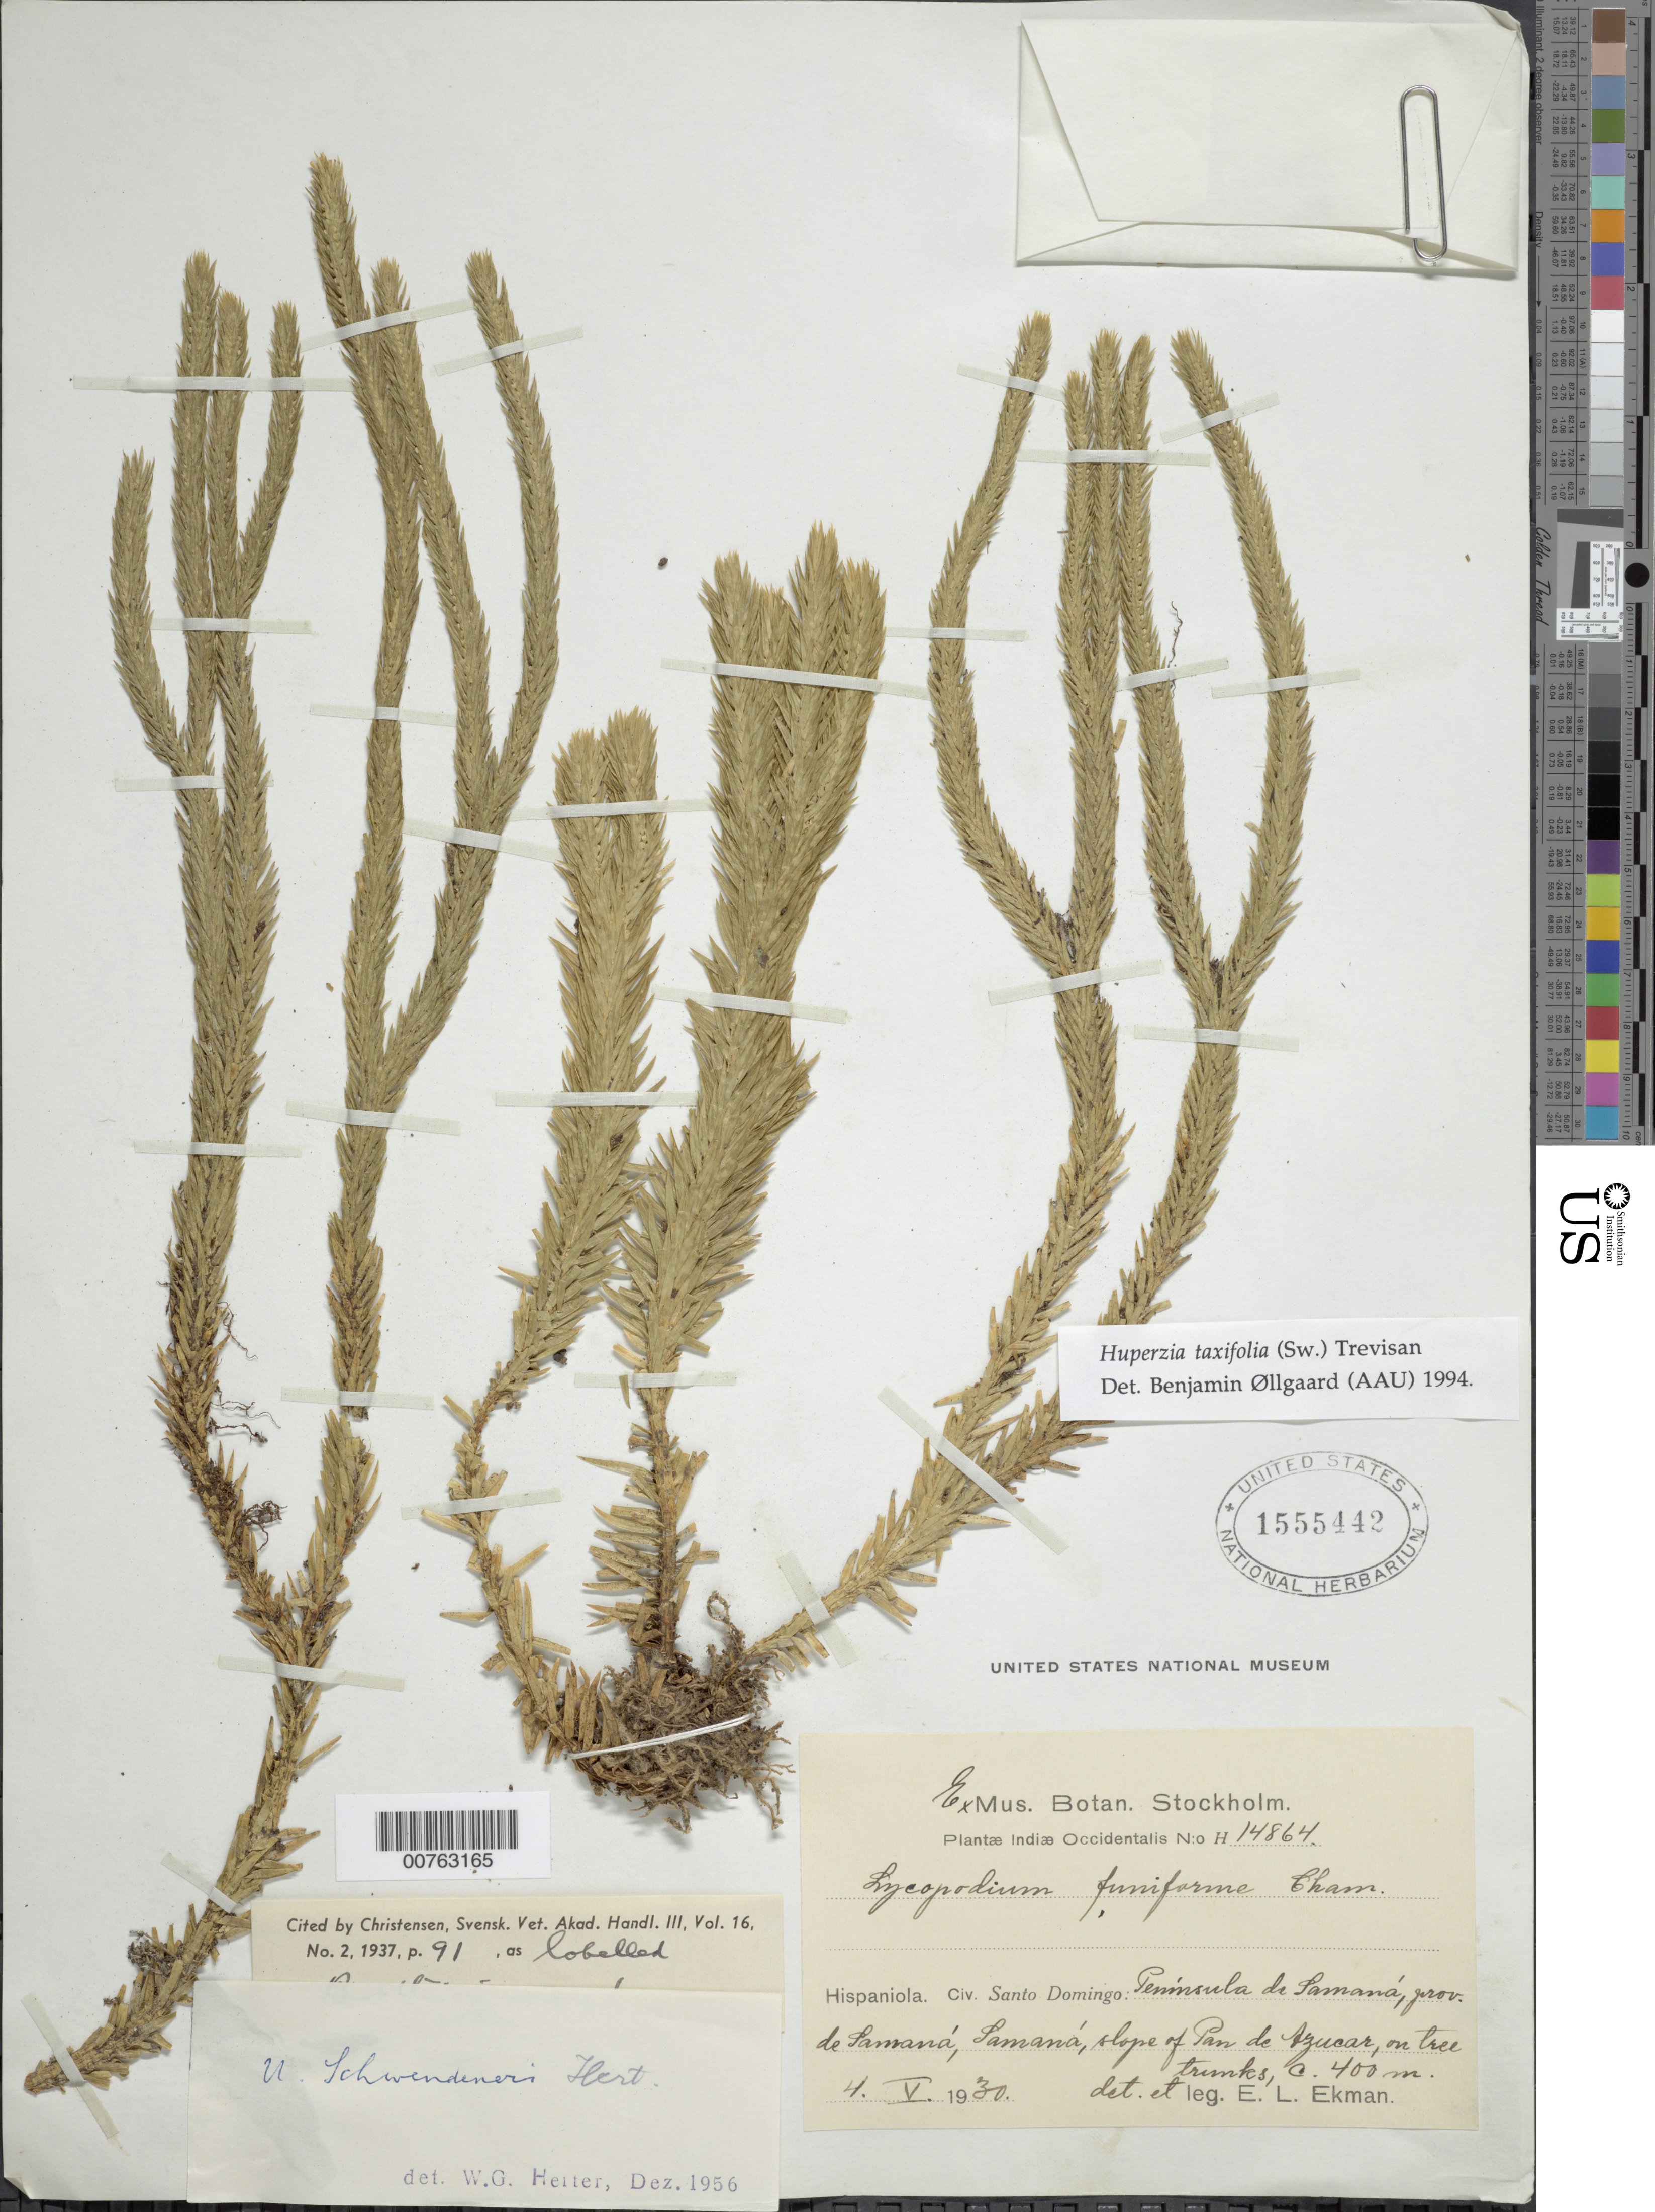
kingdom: Plantae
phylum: Tracheophyta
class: Lycopodiopsida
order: Lycopodiales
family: Lycopodiaceae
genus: Phlegmariurus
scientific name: Phlegmariurus taxifolius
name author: (Sw.) Á. Löve & D. Löve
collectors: E. L. Ekman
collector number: H 14864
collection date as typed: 04 May 1930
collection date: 1930-05-04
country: Dominican Republic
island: Hispaniola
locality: Peninsula de Samaná. Provincia de Samaná, Samaná, slope of Pan de Azúcar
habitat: On tree trunks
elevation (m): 400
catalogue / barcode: US 1555442